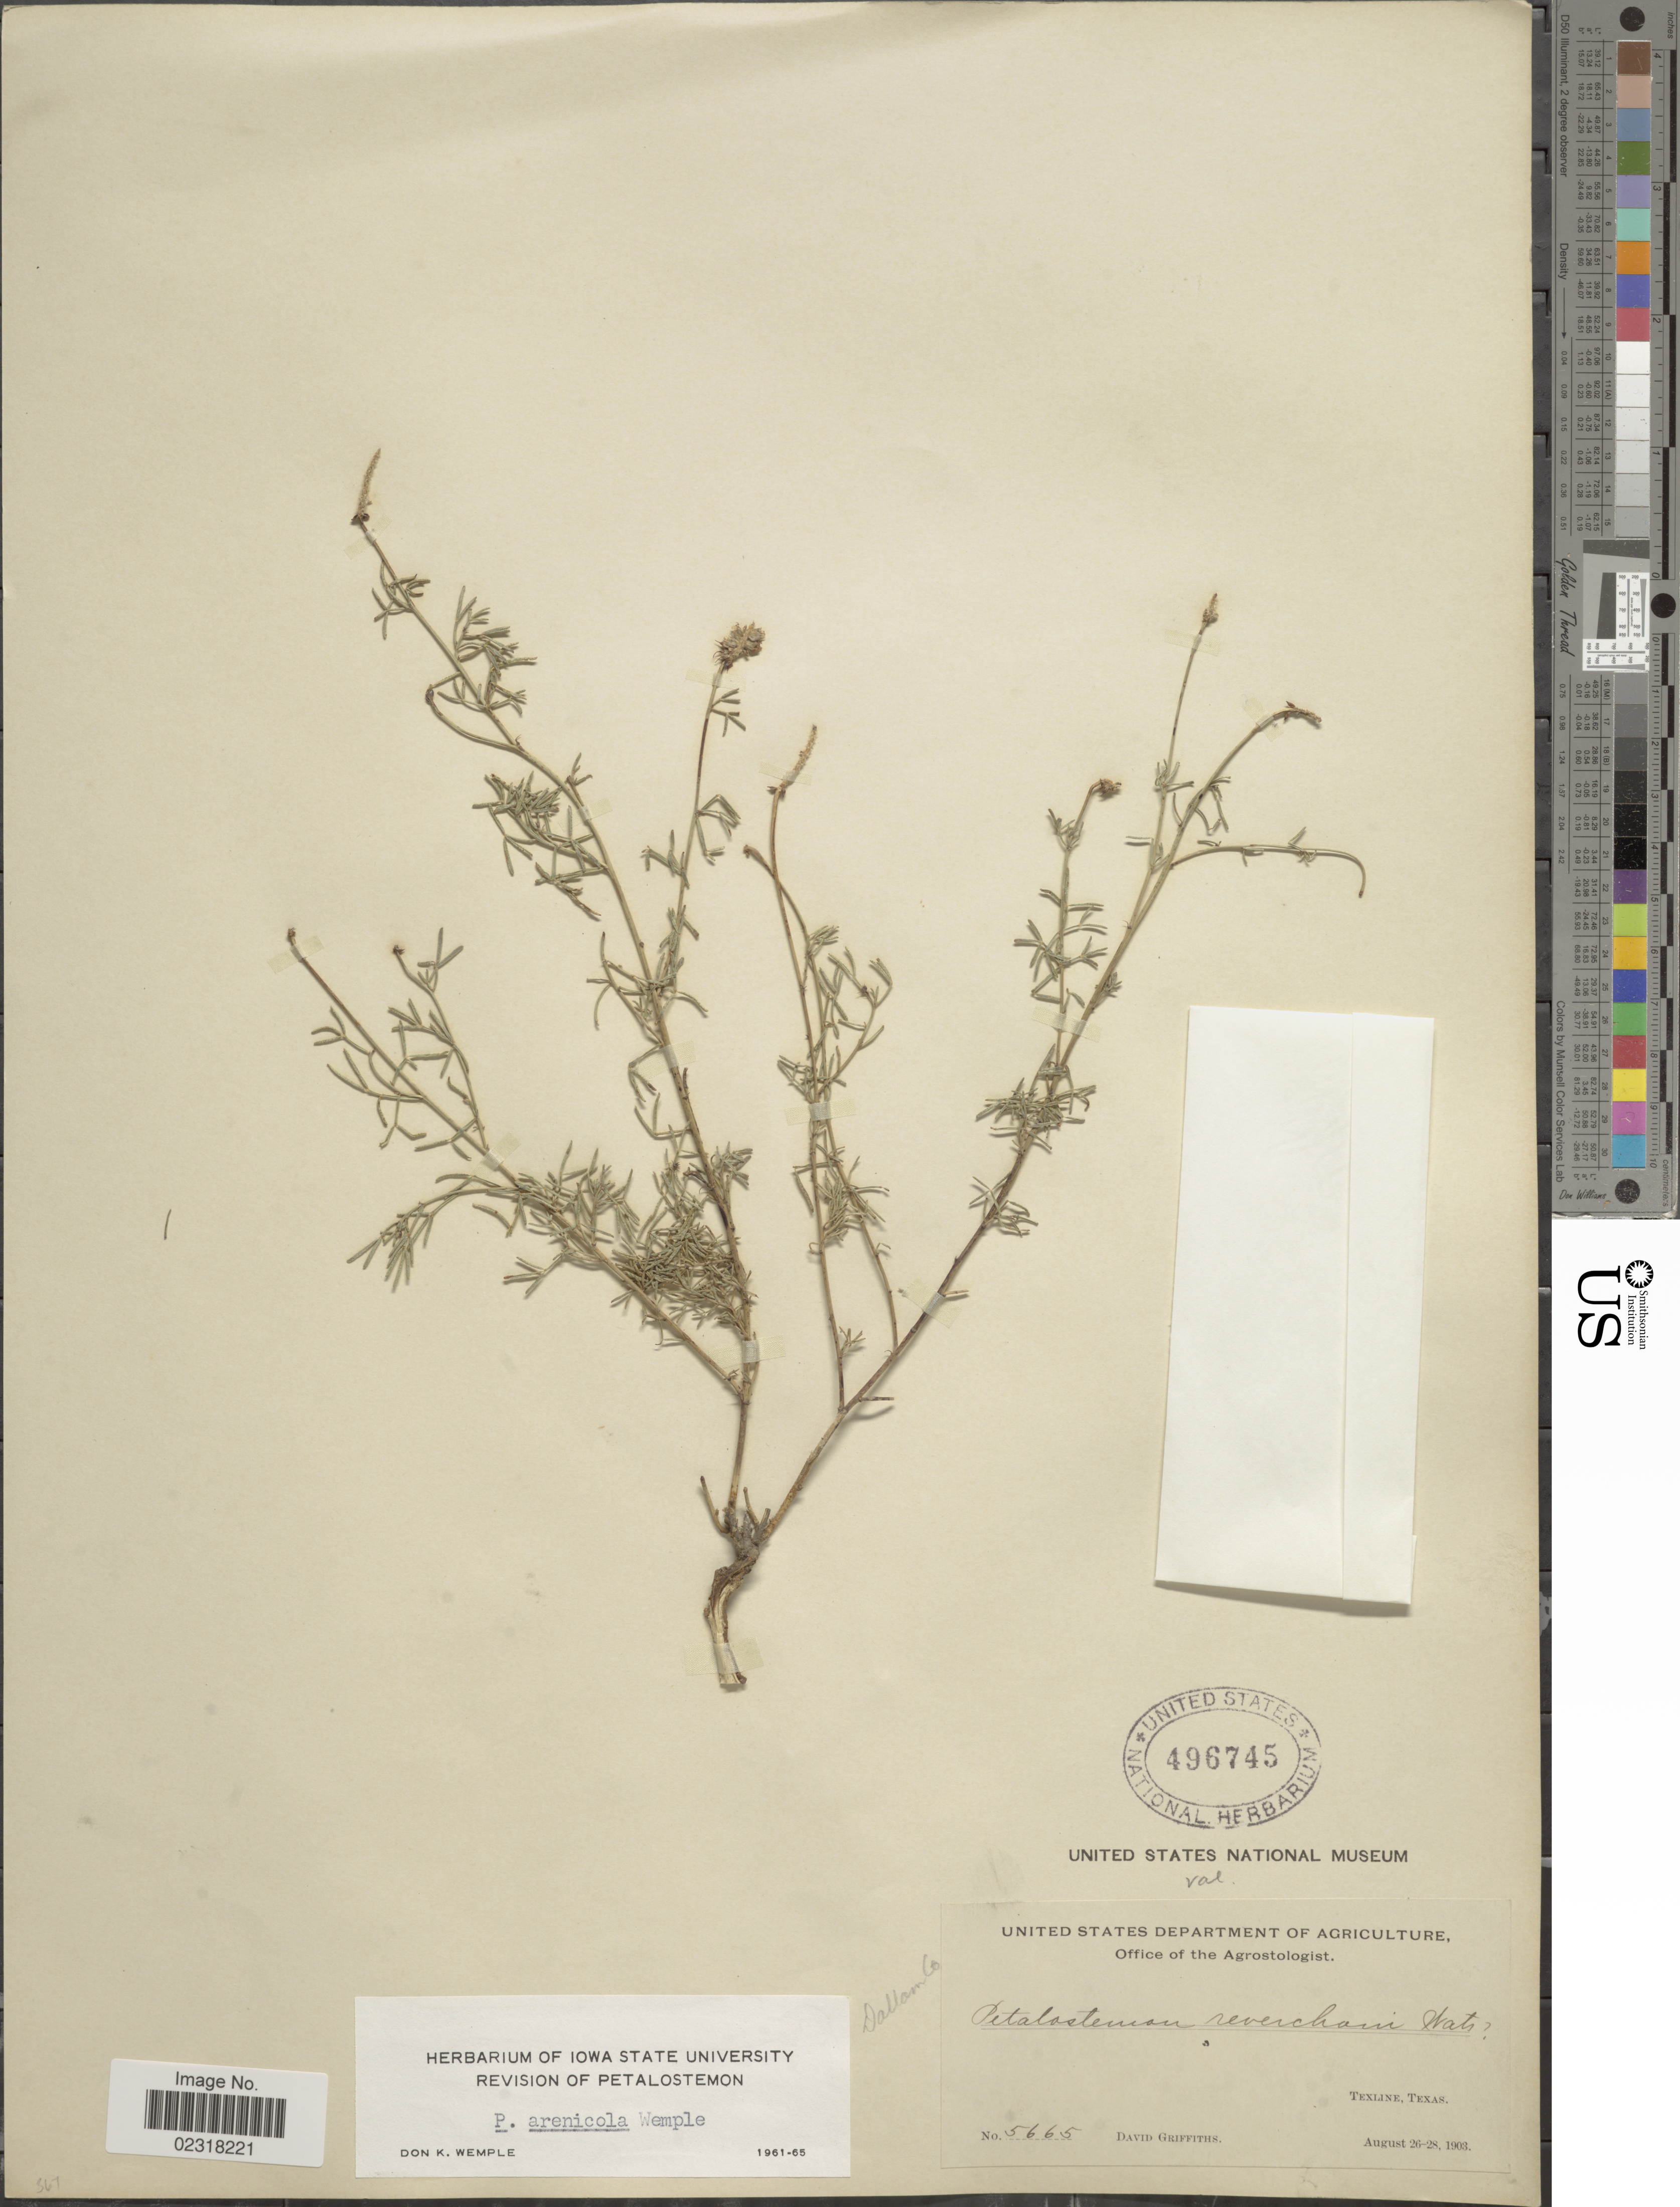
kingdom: Plantae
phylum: Tracheophyta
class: Magnoliopsida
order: Fabales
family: Fabaceae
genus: Dalea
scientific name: Dalea purpurea var. arenicola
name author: (Wemple) Barneby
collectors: D. Griffiths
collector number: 5665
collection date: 1903-08-26/1903-08-28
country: United States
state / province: Texas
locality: Texline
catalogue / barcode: US 496745